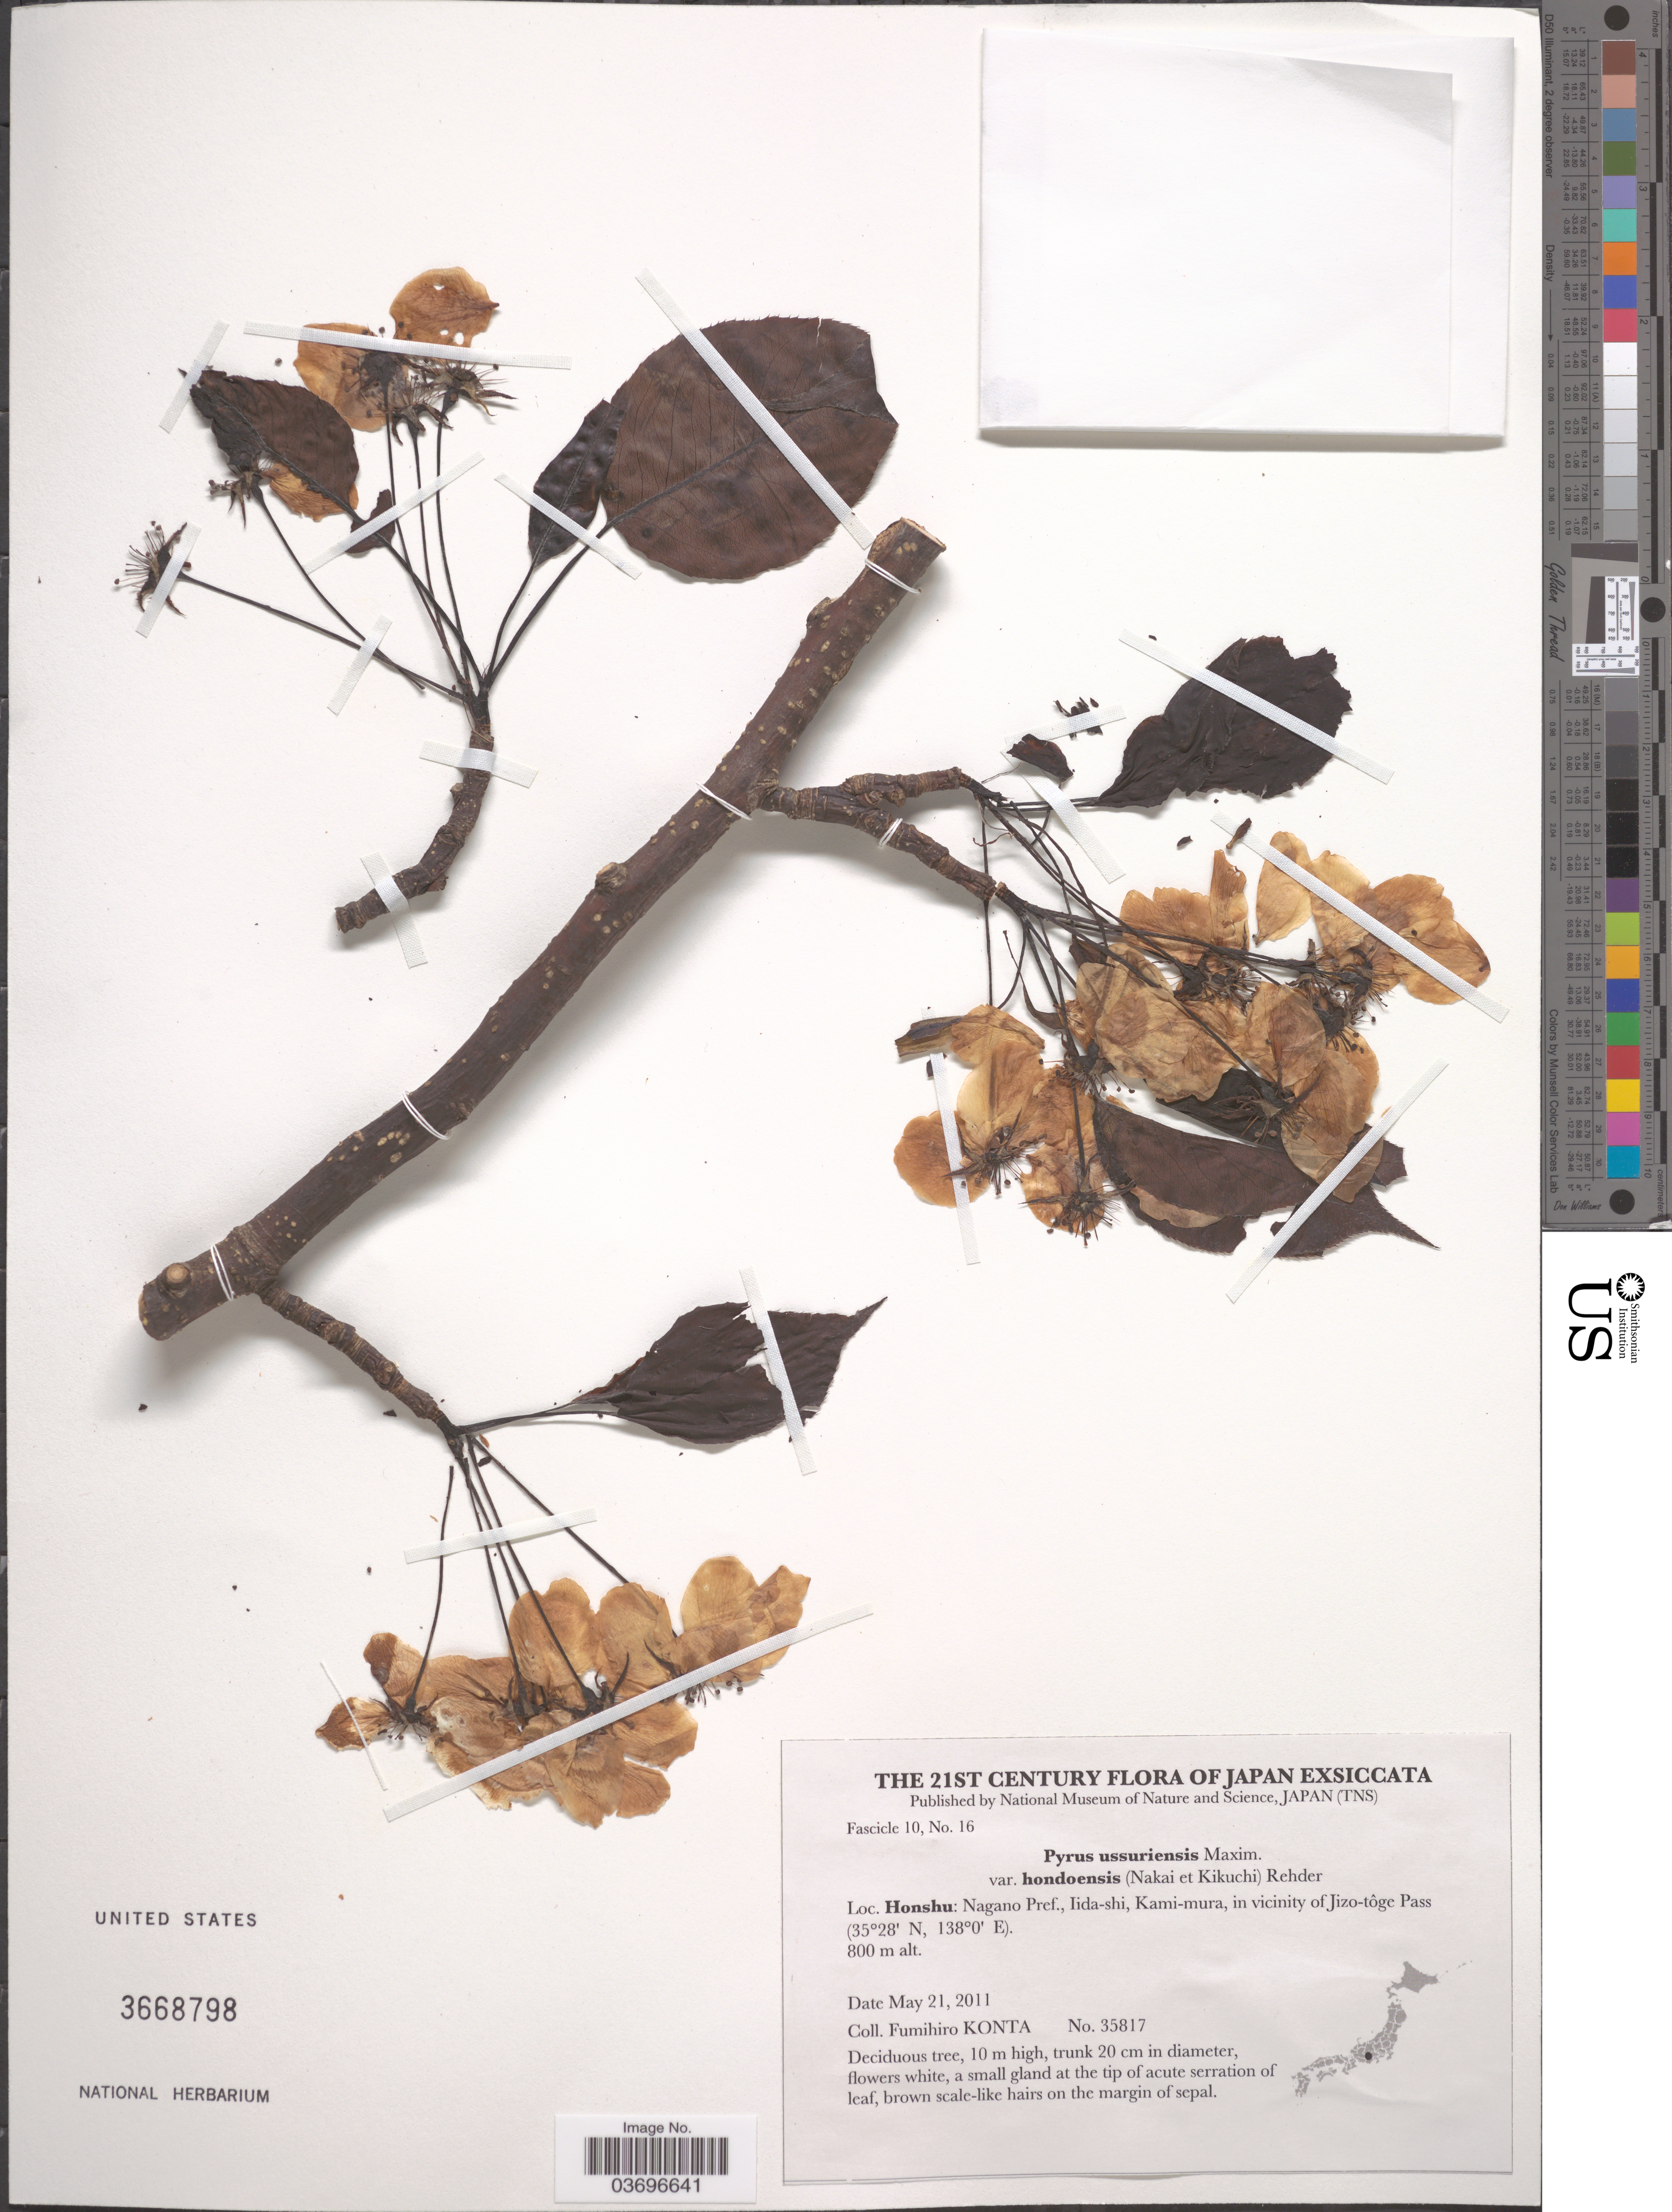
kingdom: Plantae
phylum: Tracheophyta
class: Magnoliopsida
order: Rosales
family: Rosaceae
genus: Pyrus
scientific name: Pyrus ussuriensis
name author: Maxim.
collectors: F. Konta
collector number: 35817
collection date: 2011-05-21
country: Japan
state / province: Nagano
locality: Honshu: Nagano Pref., Iida-shi, Kami-mura, in vicinity of Jizo-tôge Pass.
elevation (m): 800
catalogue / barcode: US 3668798